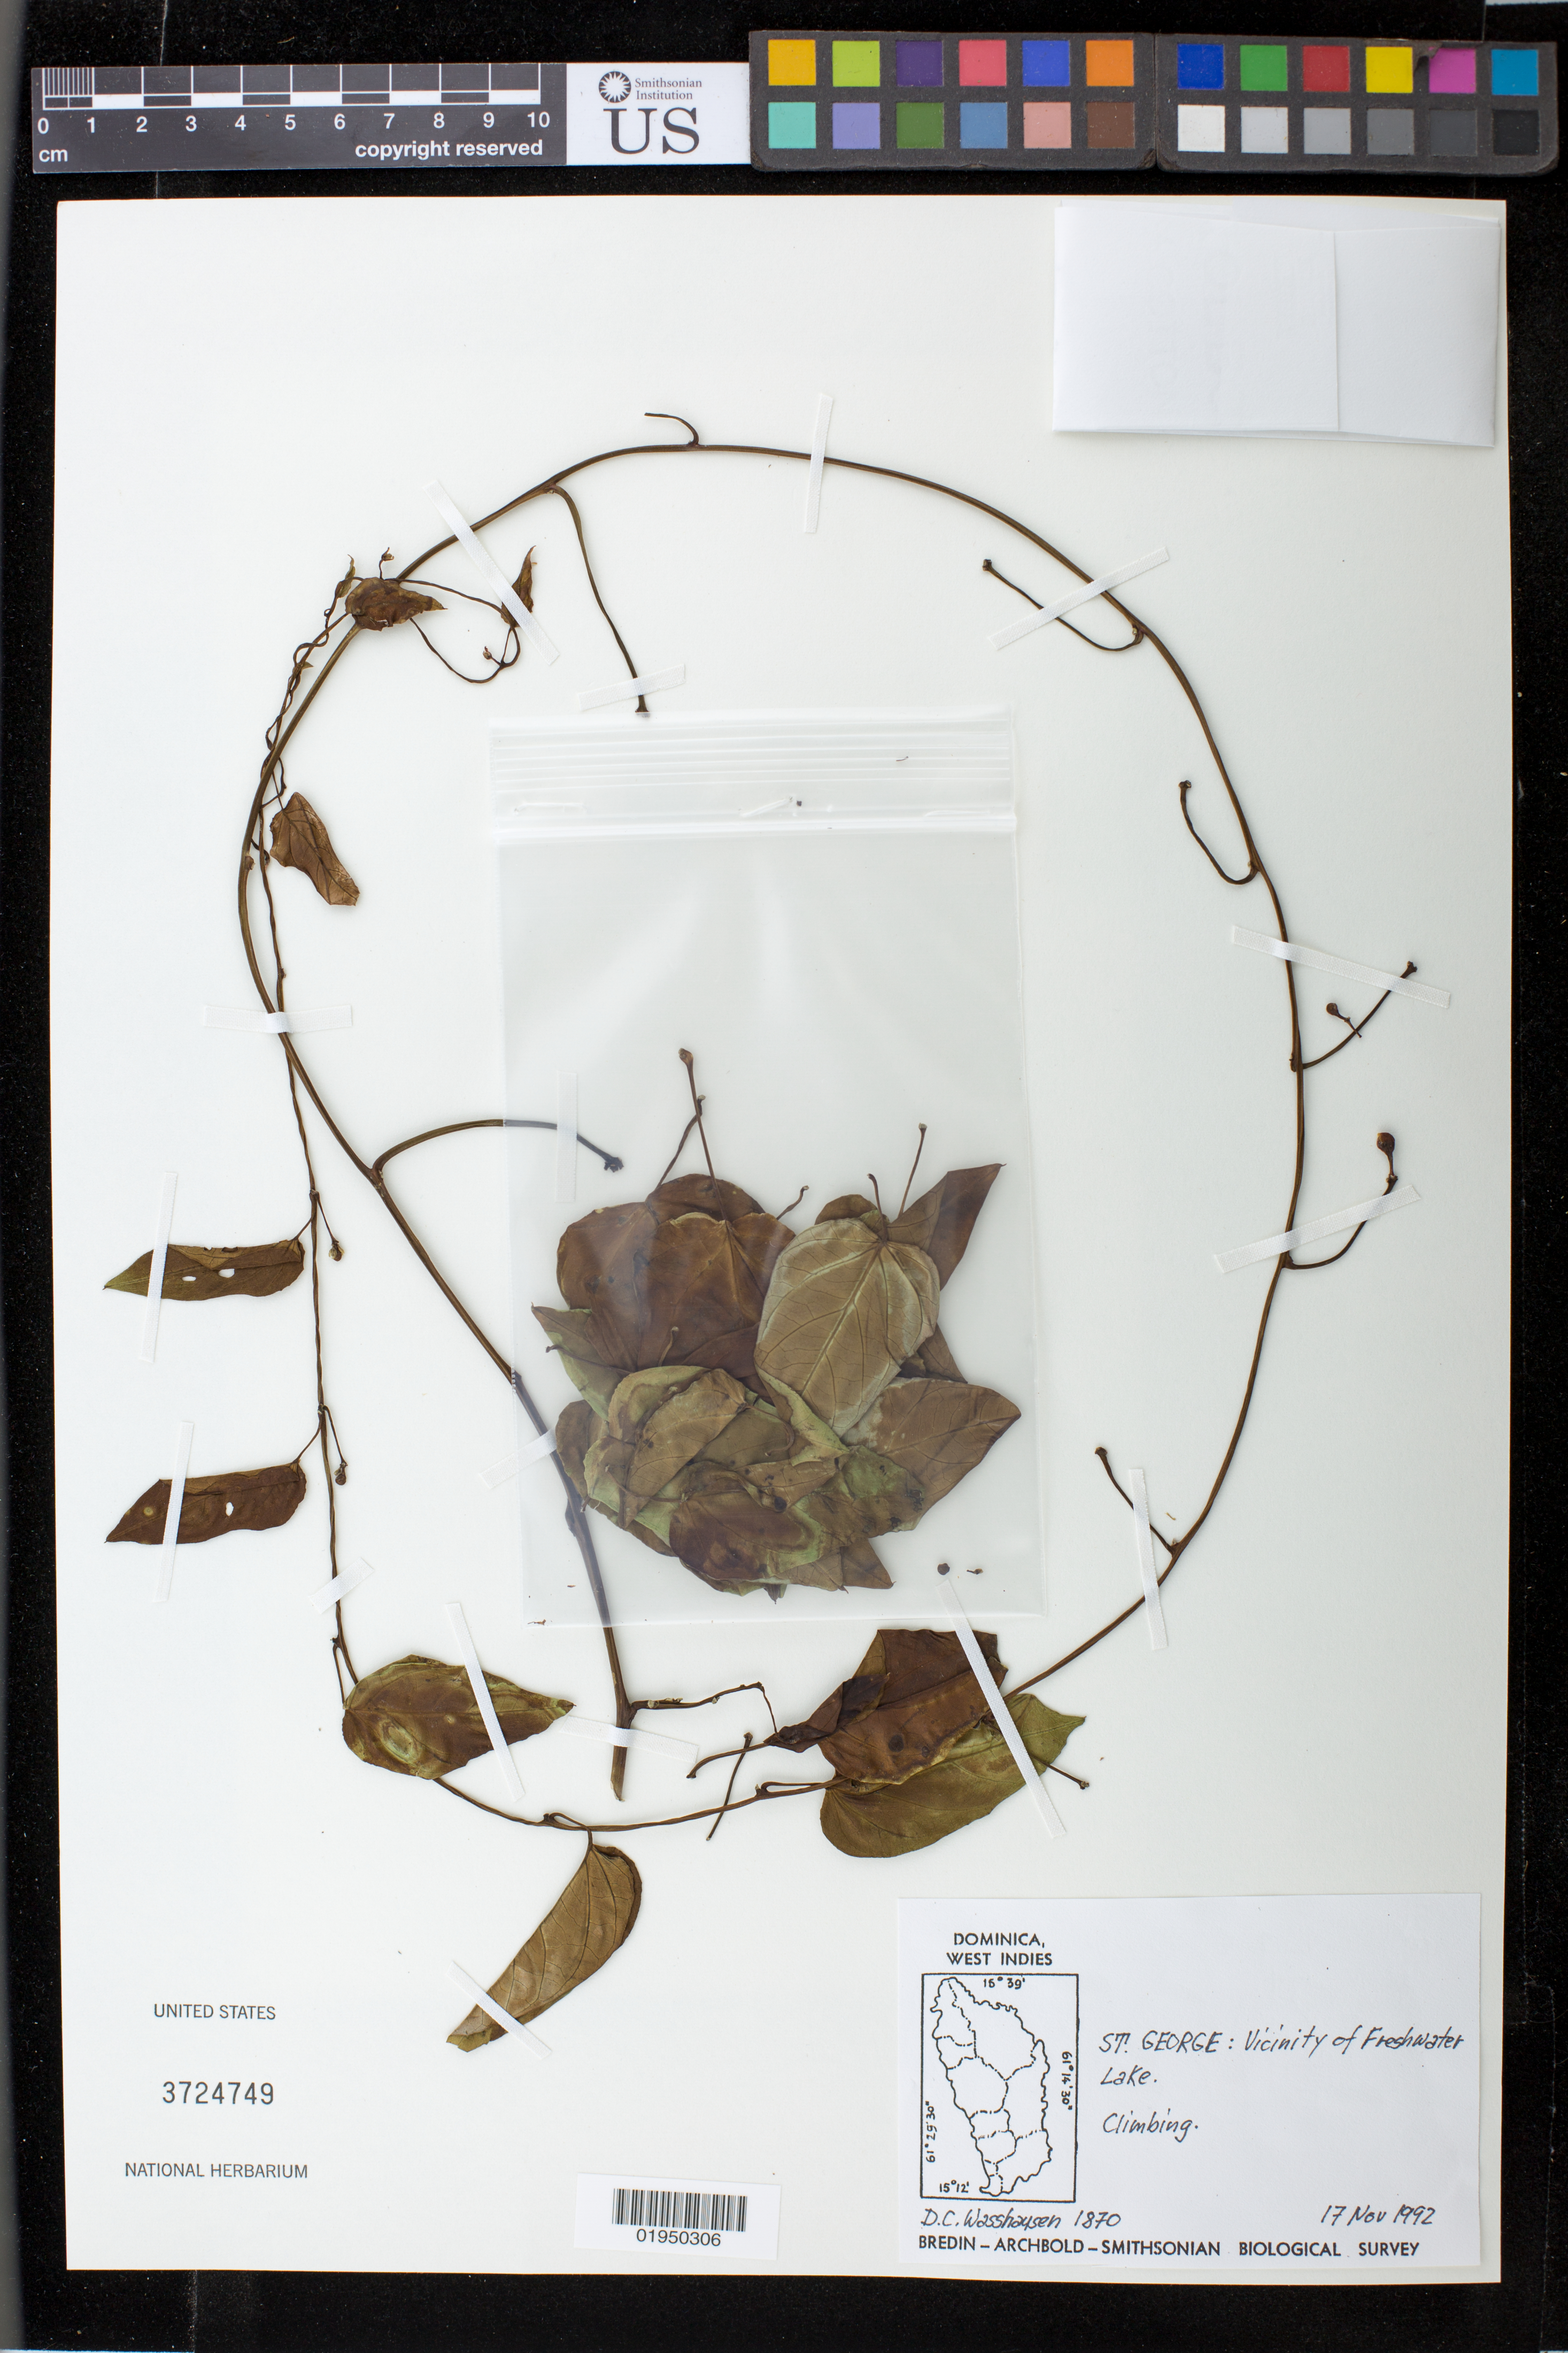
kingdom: Plantae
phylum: Tracheophyta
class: Magnoliopsida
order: Solanales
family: Convolvulaceae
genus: Ipomoea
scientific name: Ipomoea repanda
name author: Jacq.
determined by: Acevedo-Rodríguez, P., (BOT), Smithsonian Institution - National Museum of Natural History (UNITED STATES)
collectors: D. C. Wasshausen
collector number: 1870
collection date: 1992-11-17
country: Dominica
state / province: St. George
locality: vicinity of Freshwater Lake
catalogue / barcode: US 3724749